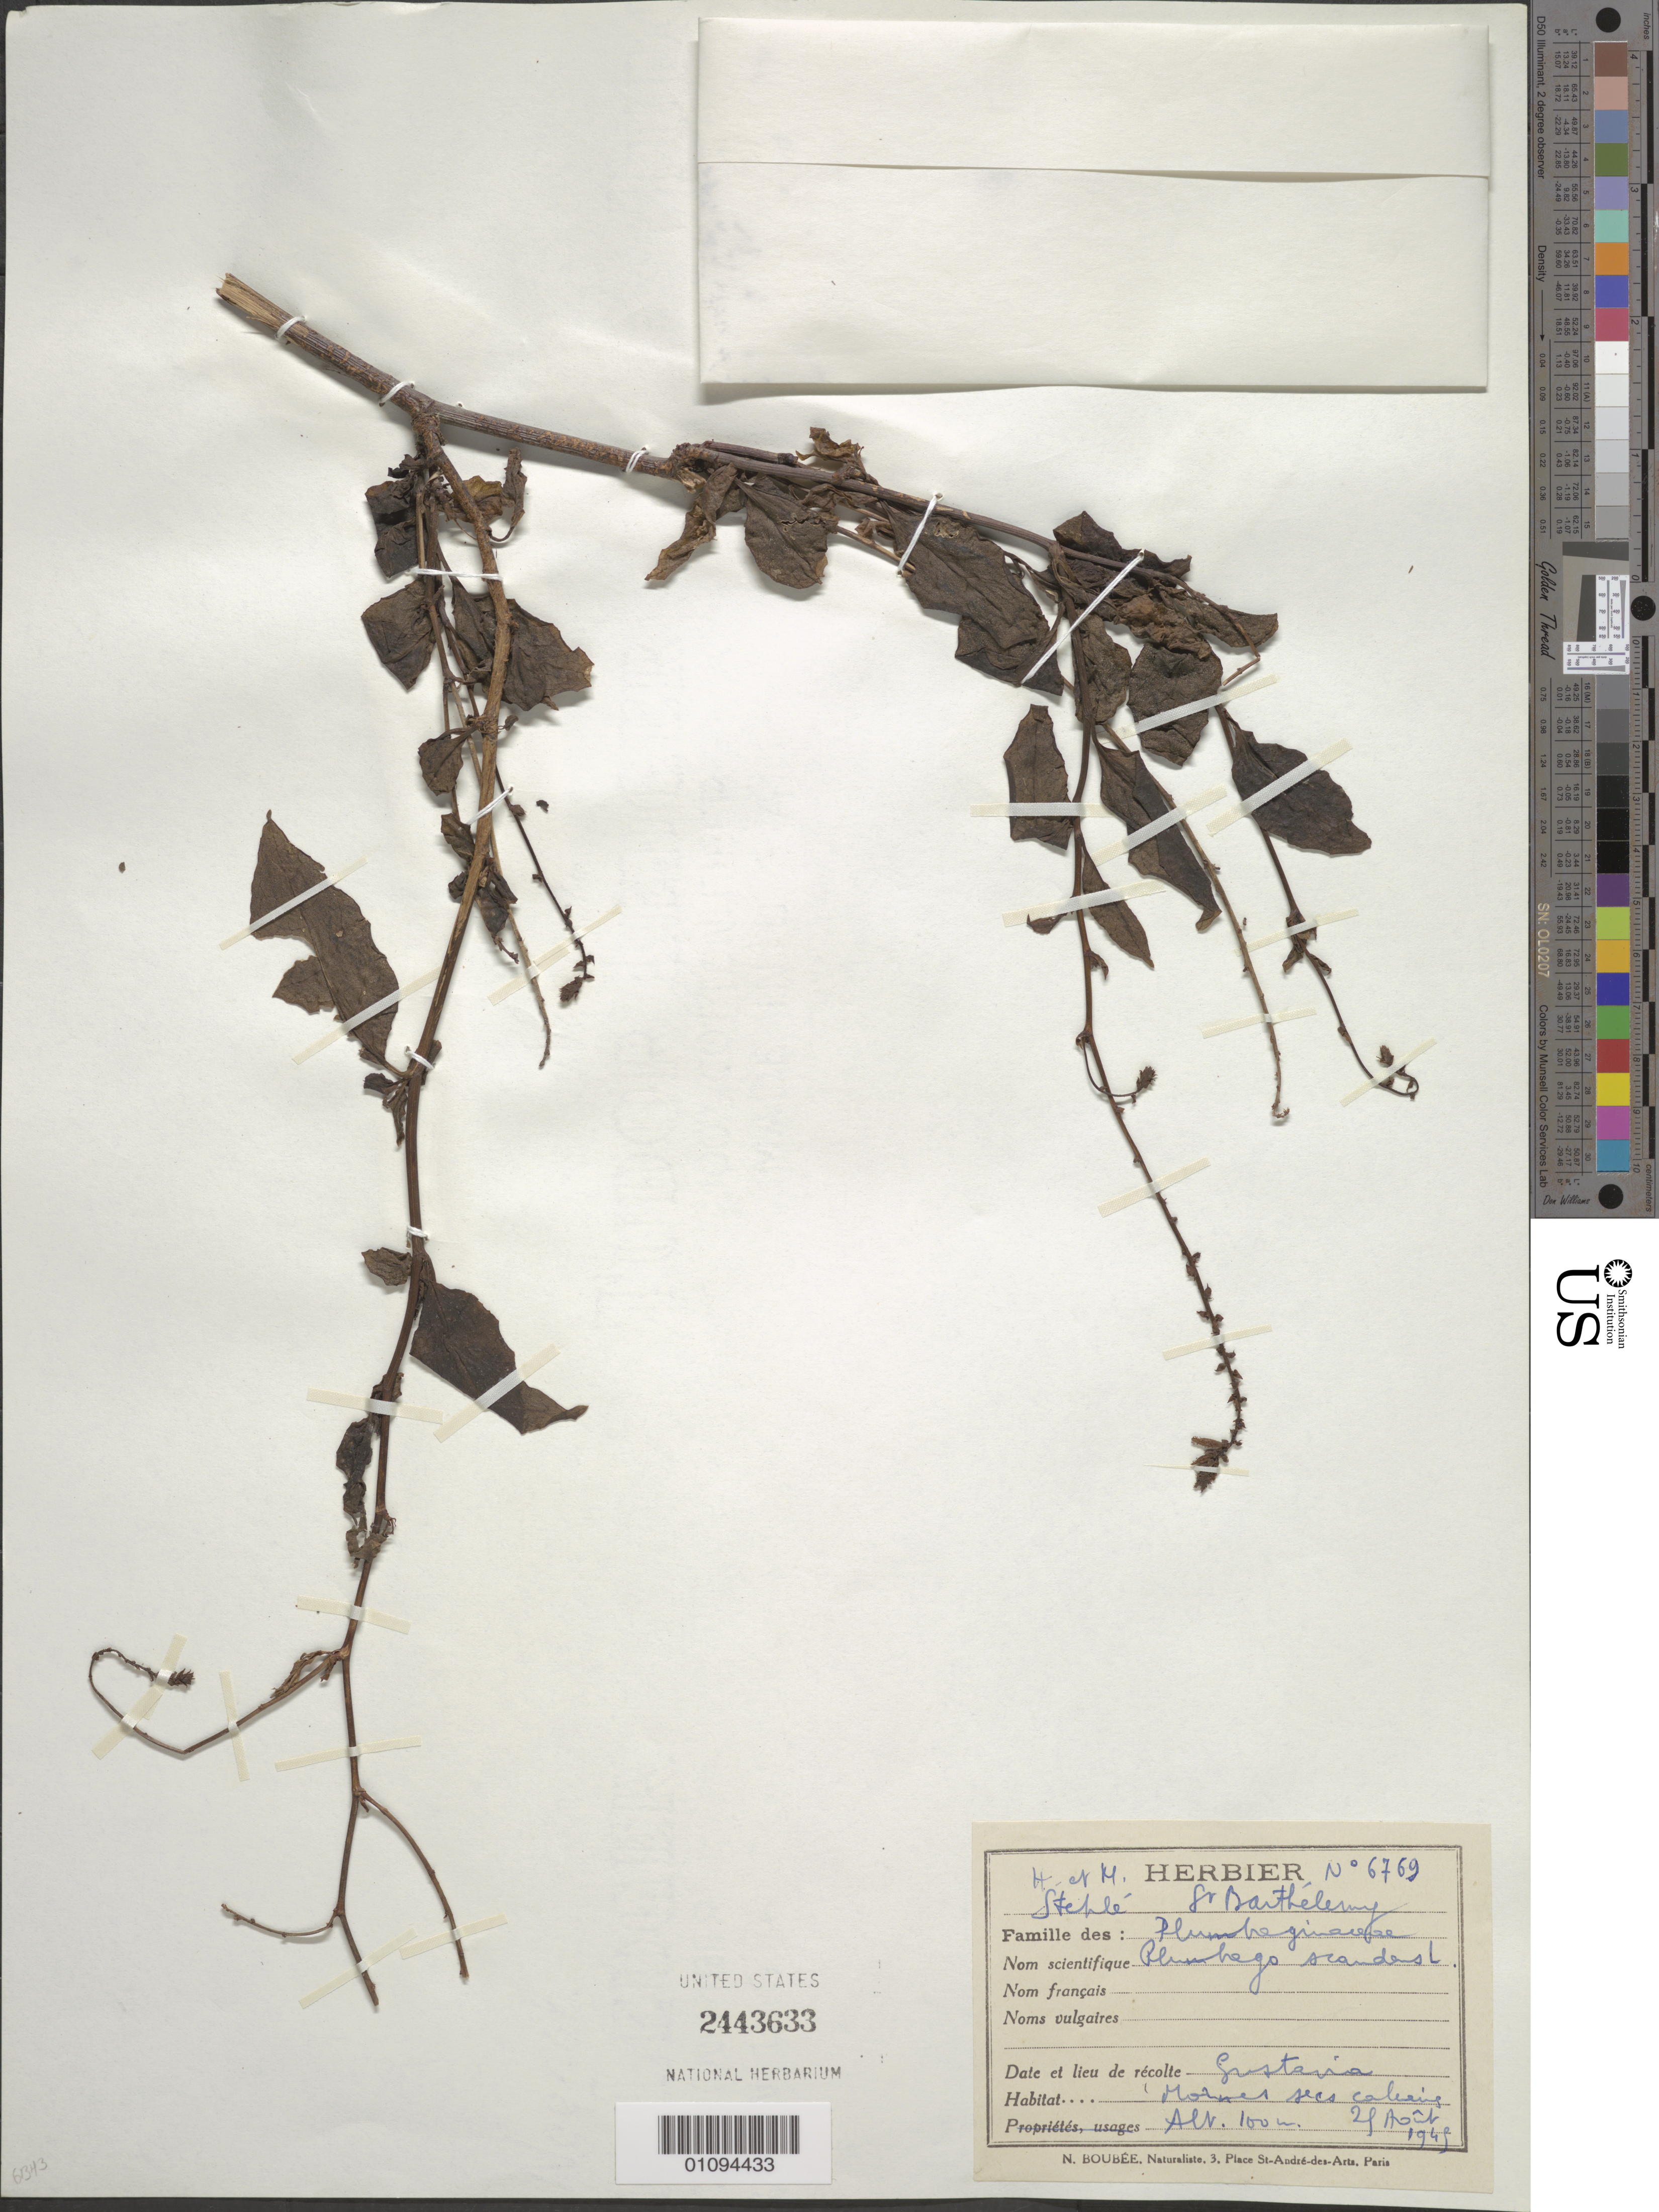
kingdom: Plantae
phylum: Tracheophyta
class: Magnoliopsida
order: Caryophyllales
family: Plumbaginaceae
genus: Plumbago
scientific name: Plumbago scandens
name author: L.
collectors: H. Stehlé & M. Stehlé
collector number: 6769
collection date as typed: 21 Apr 1945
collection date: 1945-04-21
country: Saint Barthélemy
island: St. Barthélemy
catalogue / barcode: US 2443633